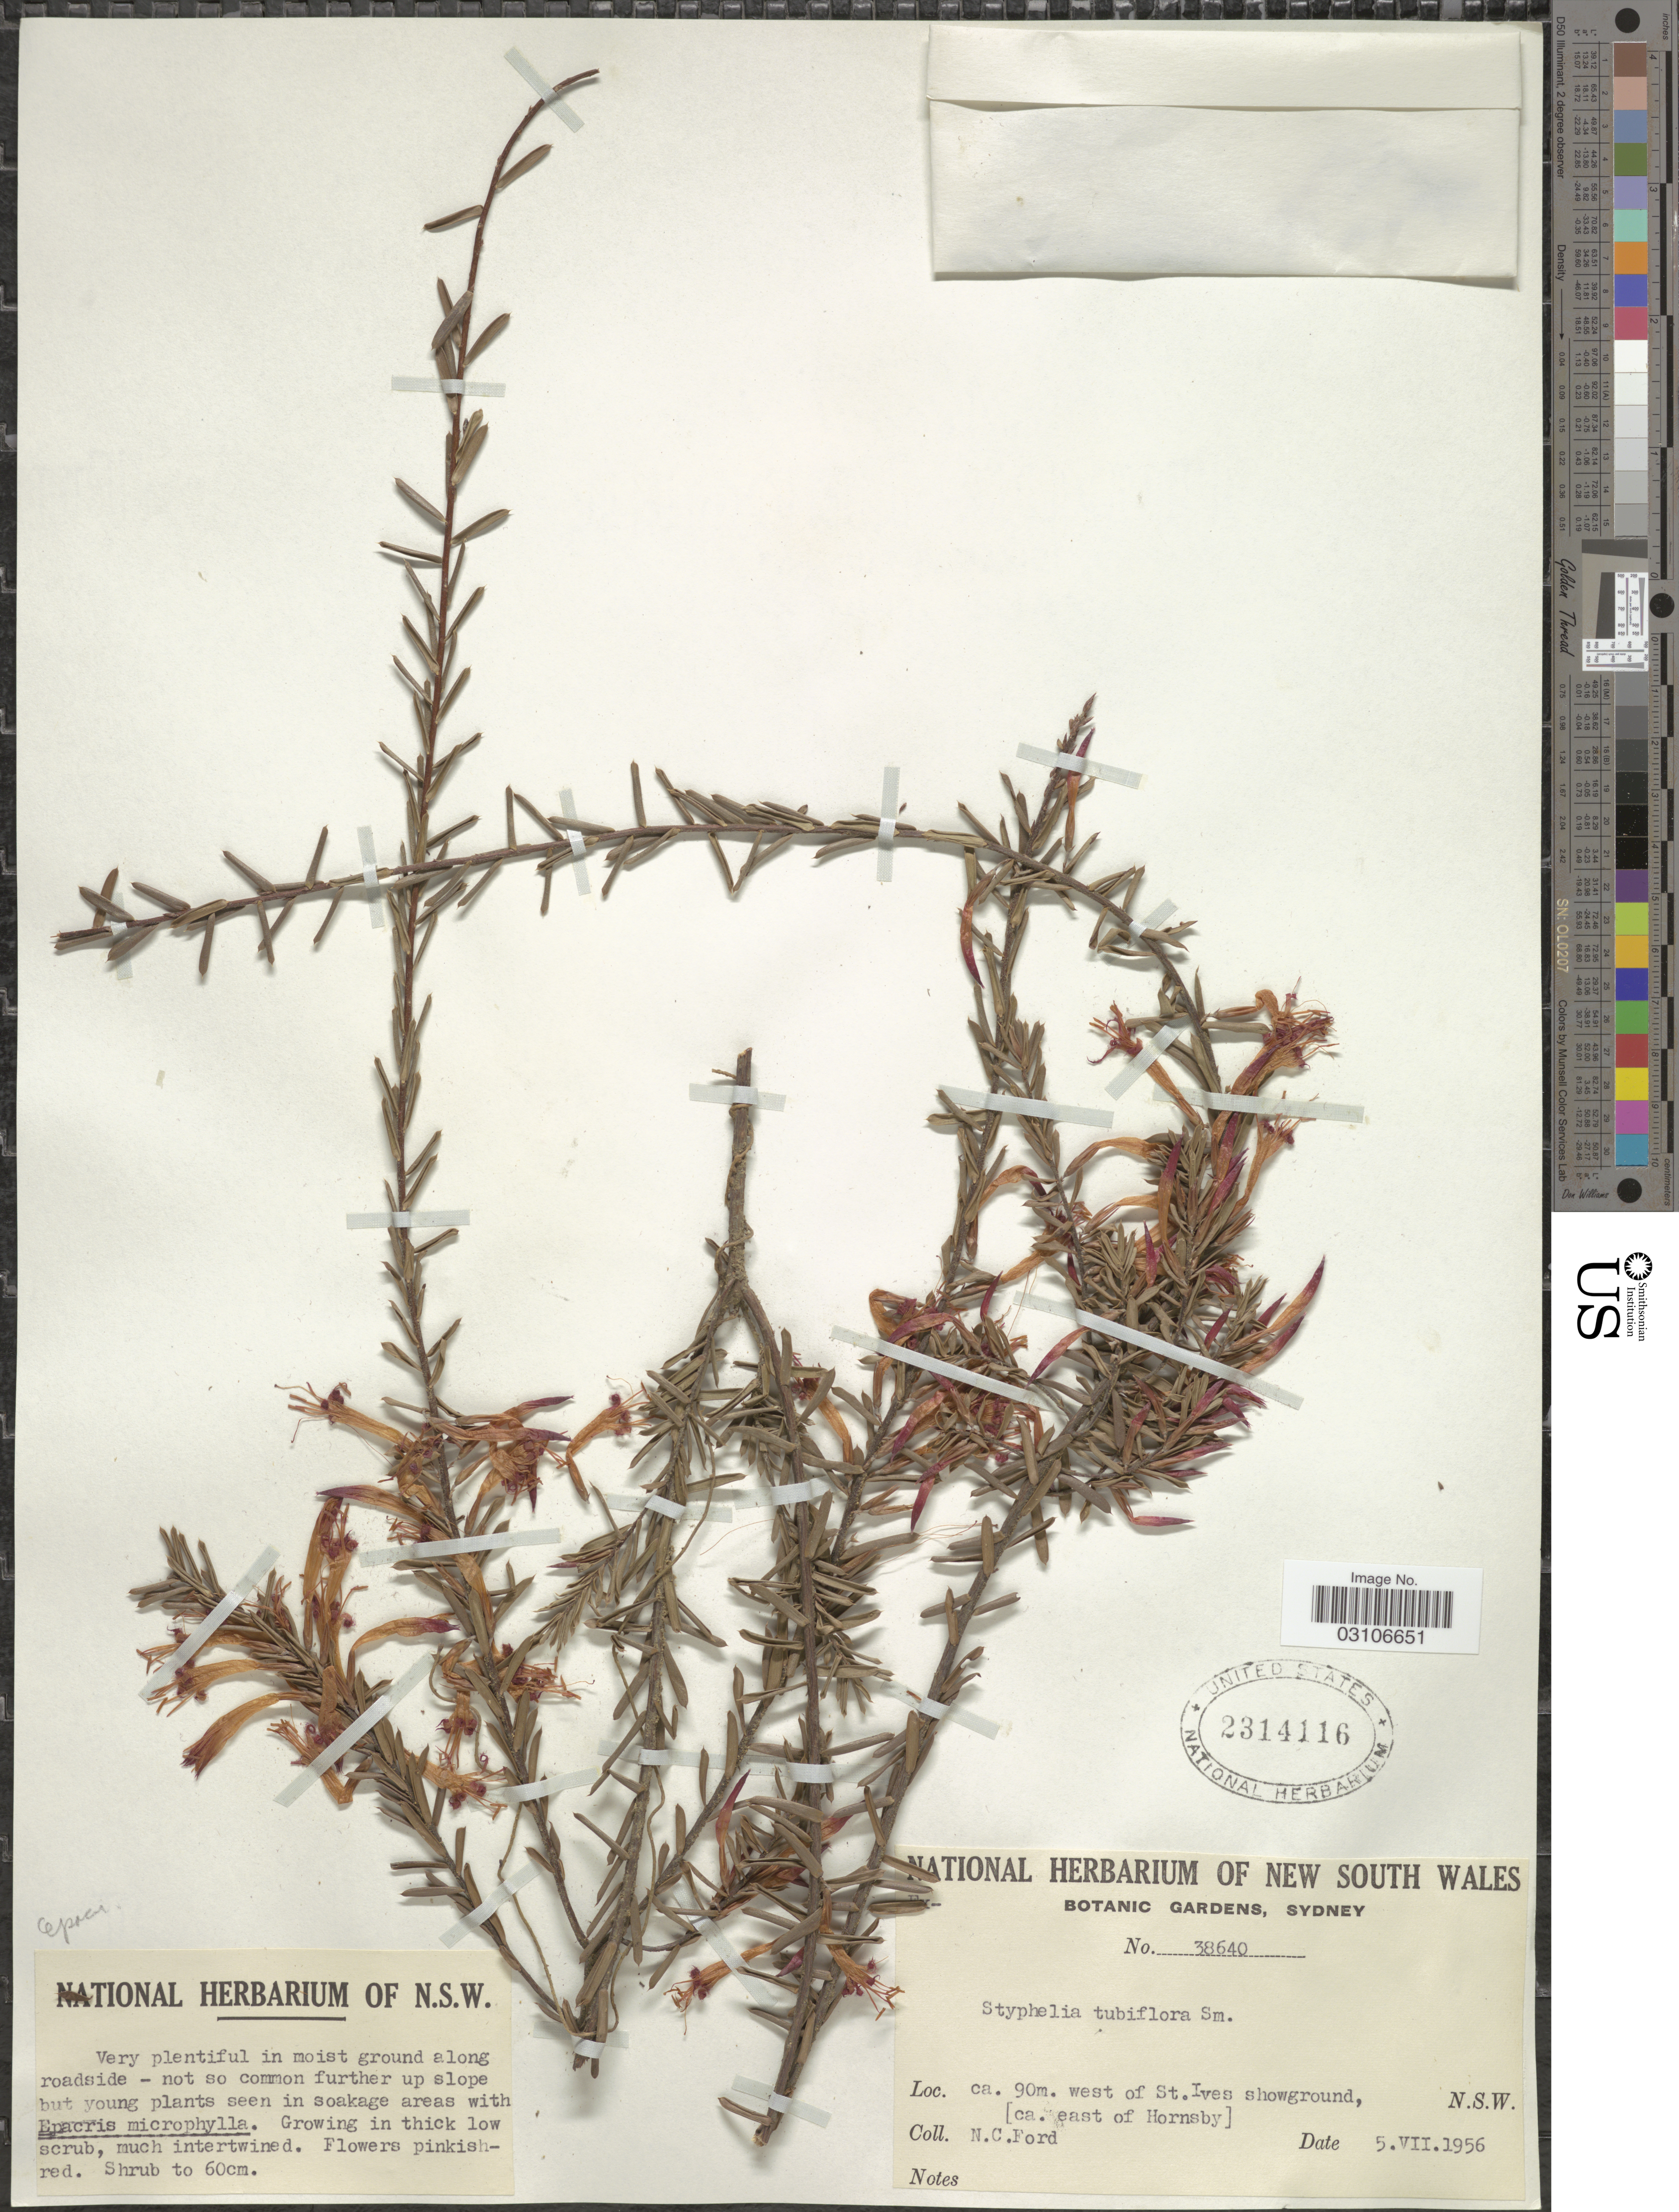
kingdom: Plantae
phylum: Tracheophyta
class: Magnoliopsida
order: Ericales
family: Ericaceae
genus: Styphelia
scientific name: Styphelia tubiflora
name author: L.S. Sm.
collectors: N. Ford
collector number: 38640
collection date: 1956-07-05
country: Australia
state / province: New South Wales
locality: West of St. Ives showground, [ca. east of Hornsby].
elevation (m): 90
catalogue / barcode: US 2314116